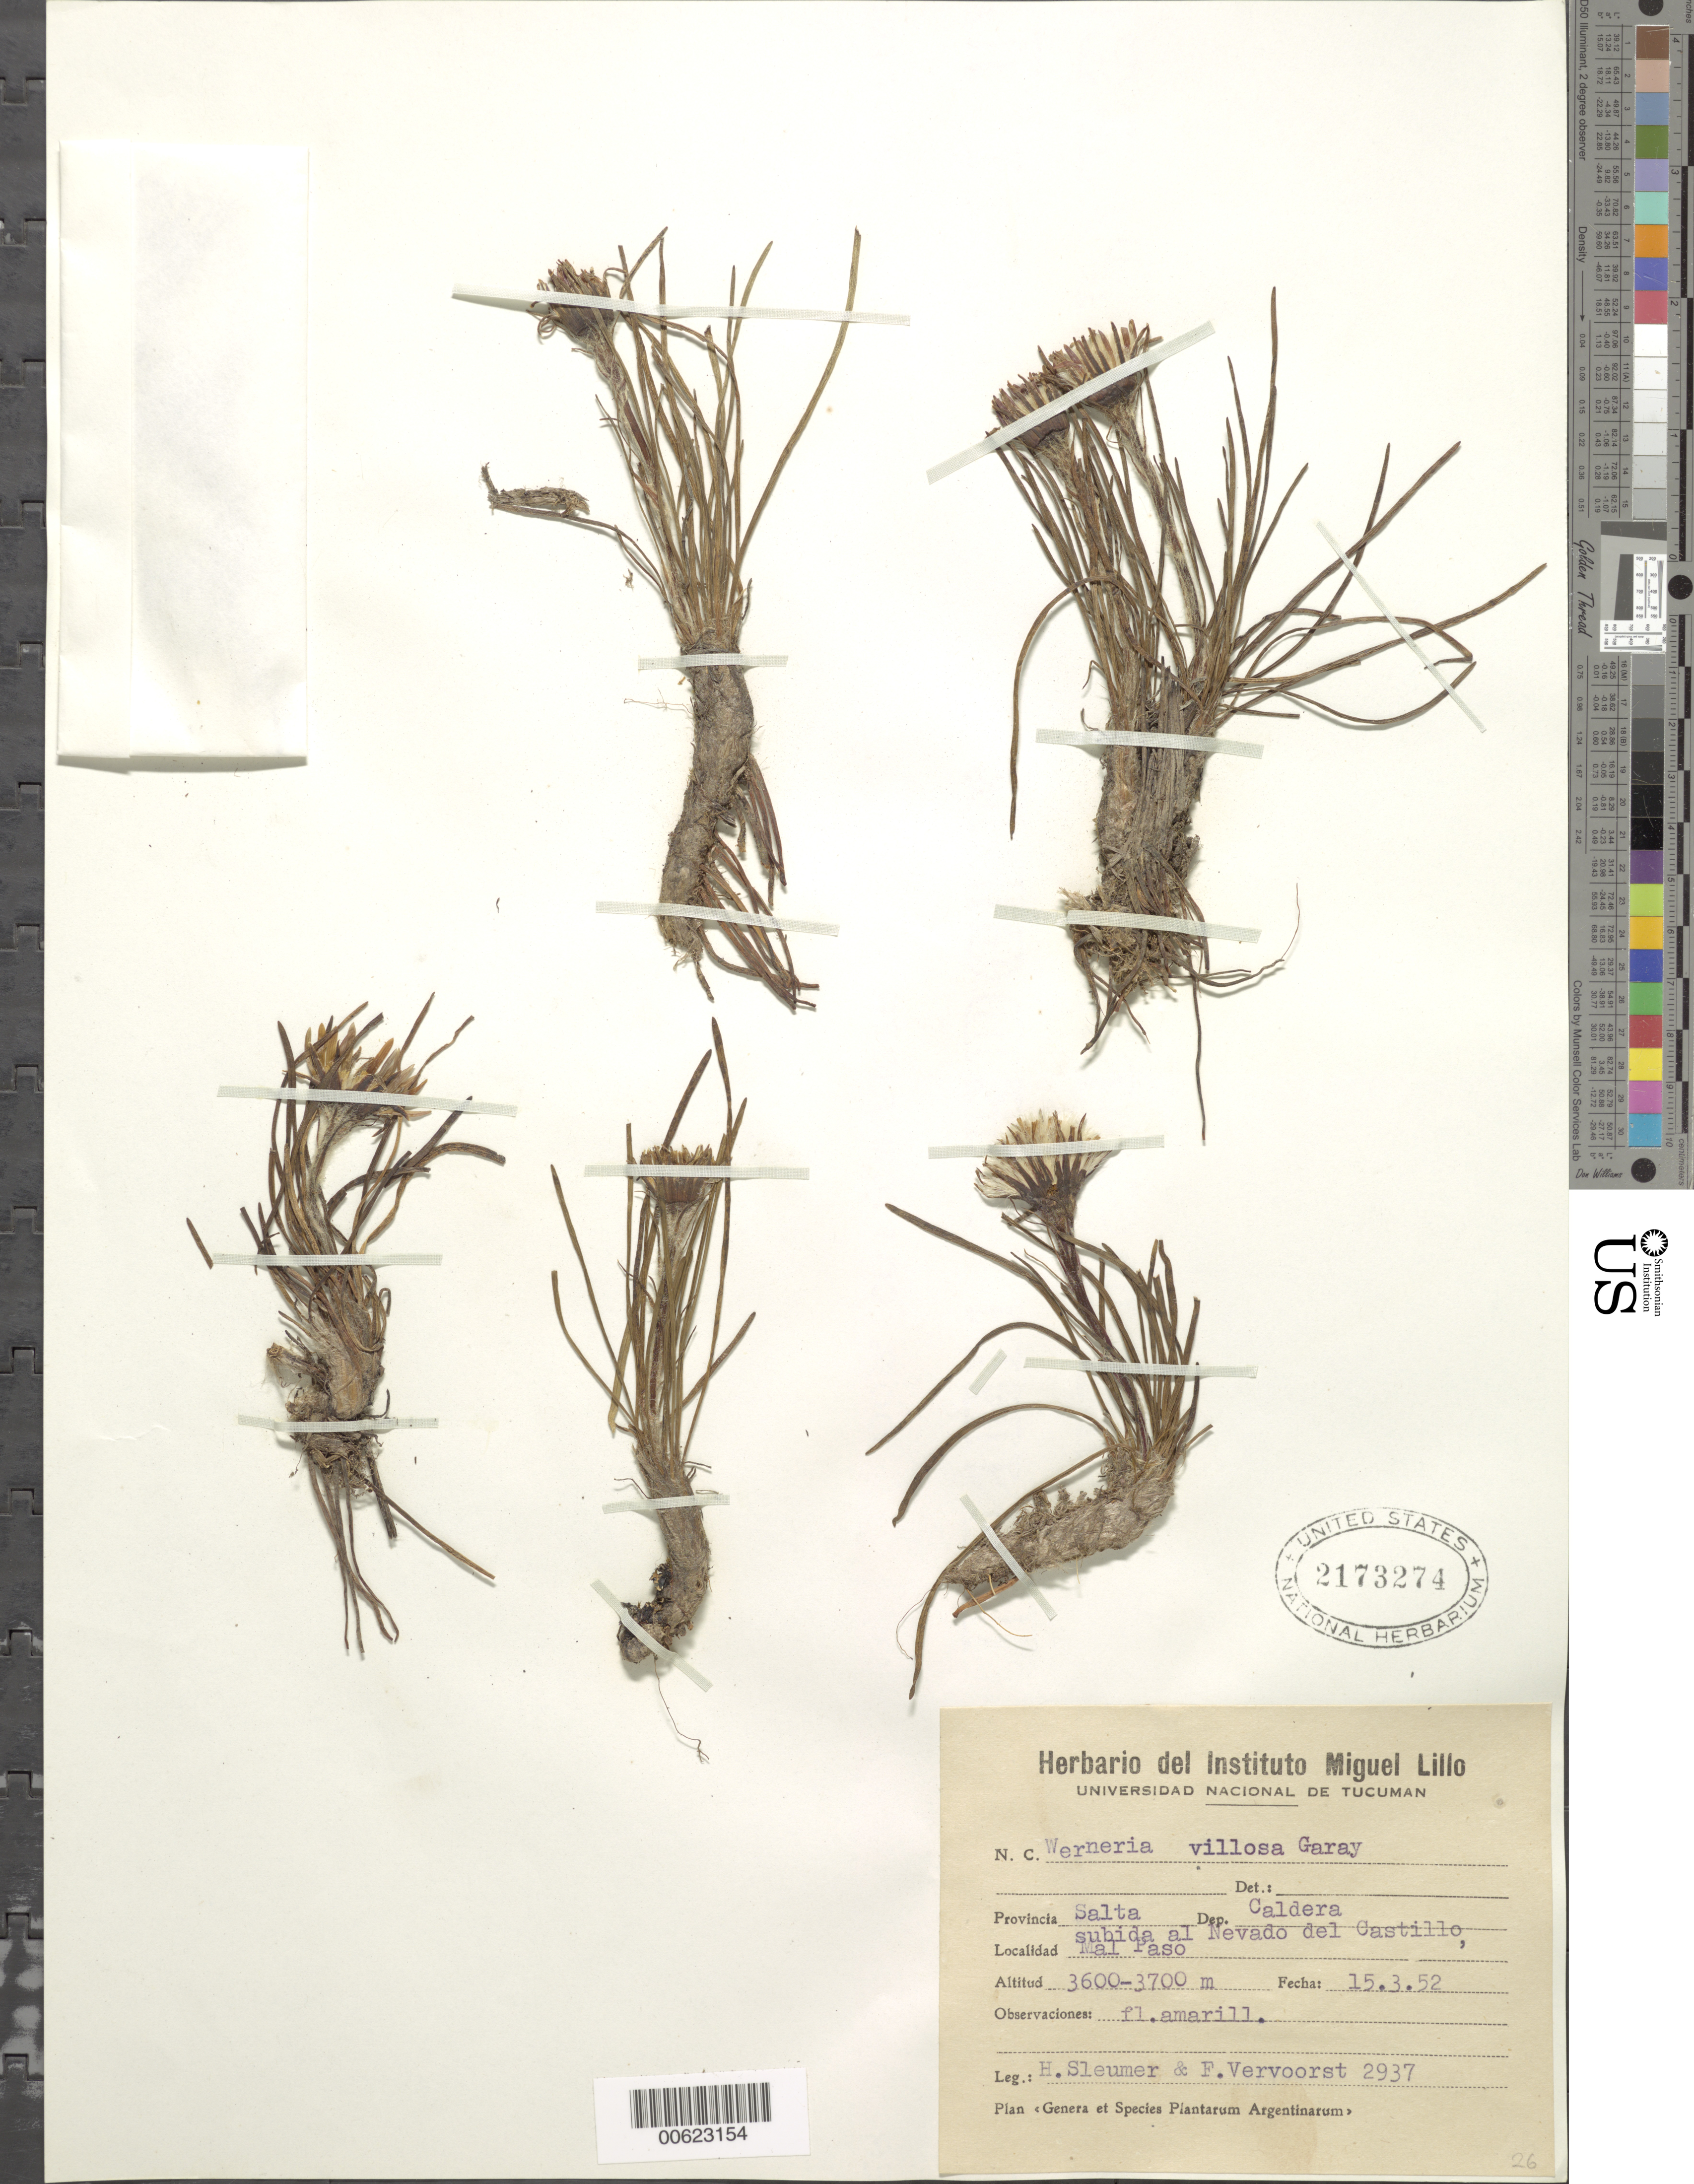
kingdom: Plantae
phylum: Tracheophyta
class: Magnoliopsida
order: Asterales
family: Asteraceae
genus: Werneria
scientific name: Werneria villosa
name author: A. Gray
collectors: H. O. Sleumer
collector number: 2937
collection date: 1952-03-15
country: Argentina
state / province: Salta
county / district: Caldera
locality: Subida al Nevado del Castillo por mal paso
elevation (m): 3600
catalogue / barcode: US 2173274